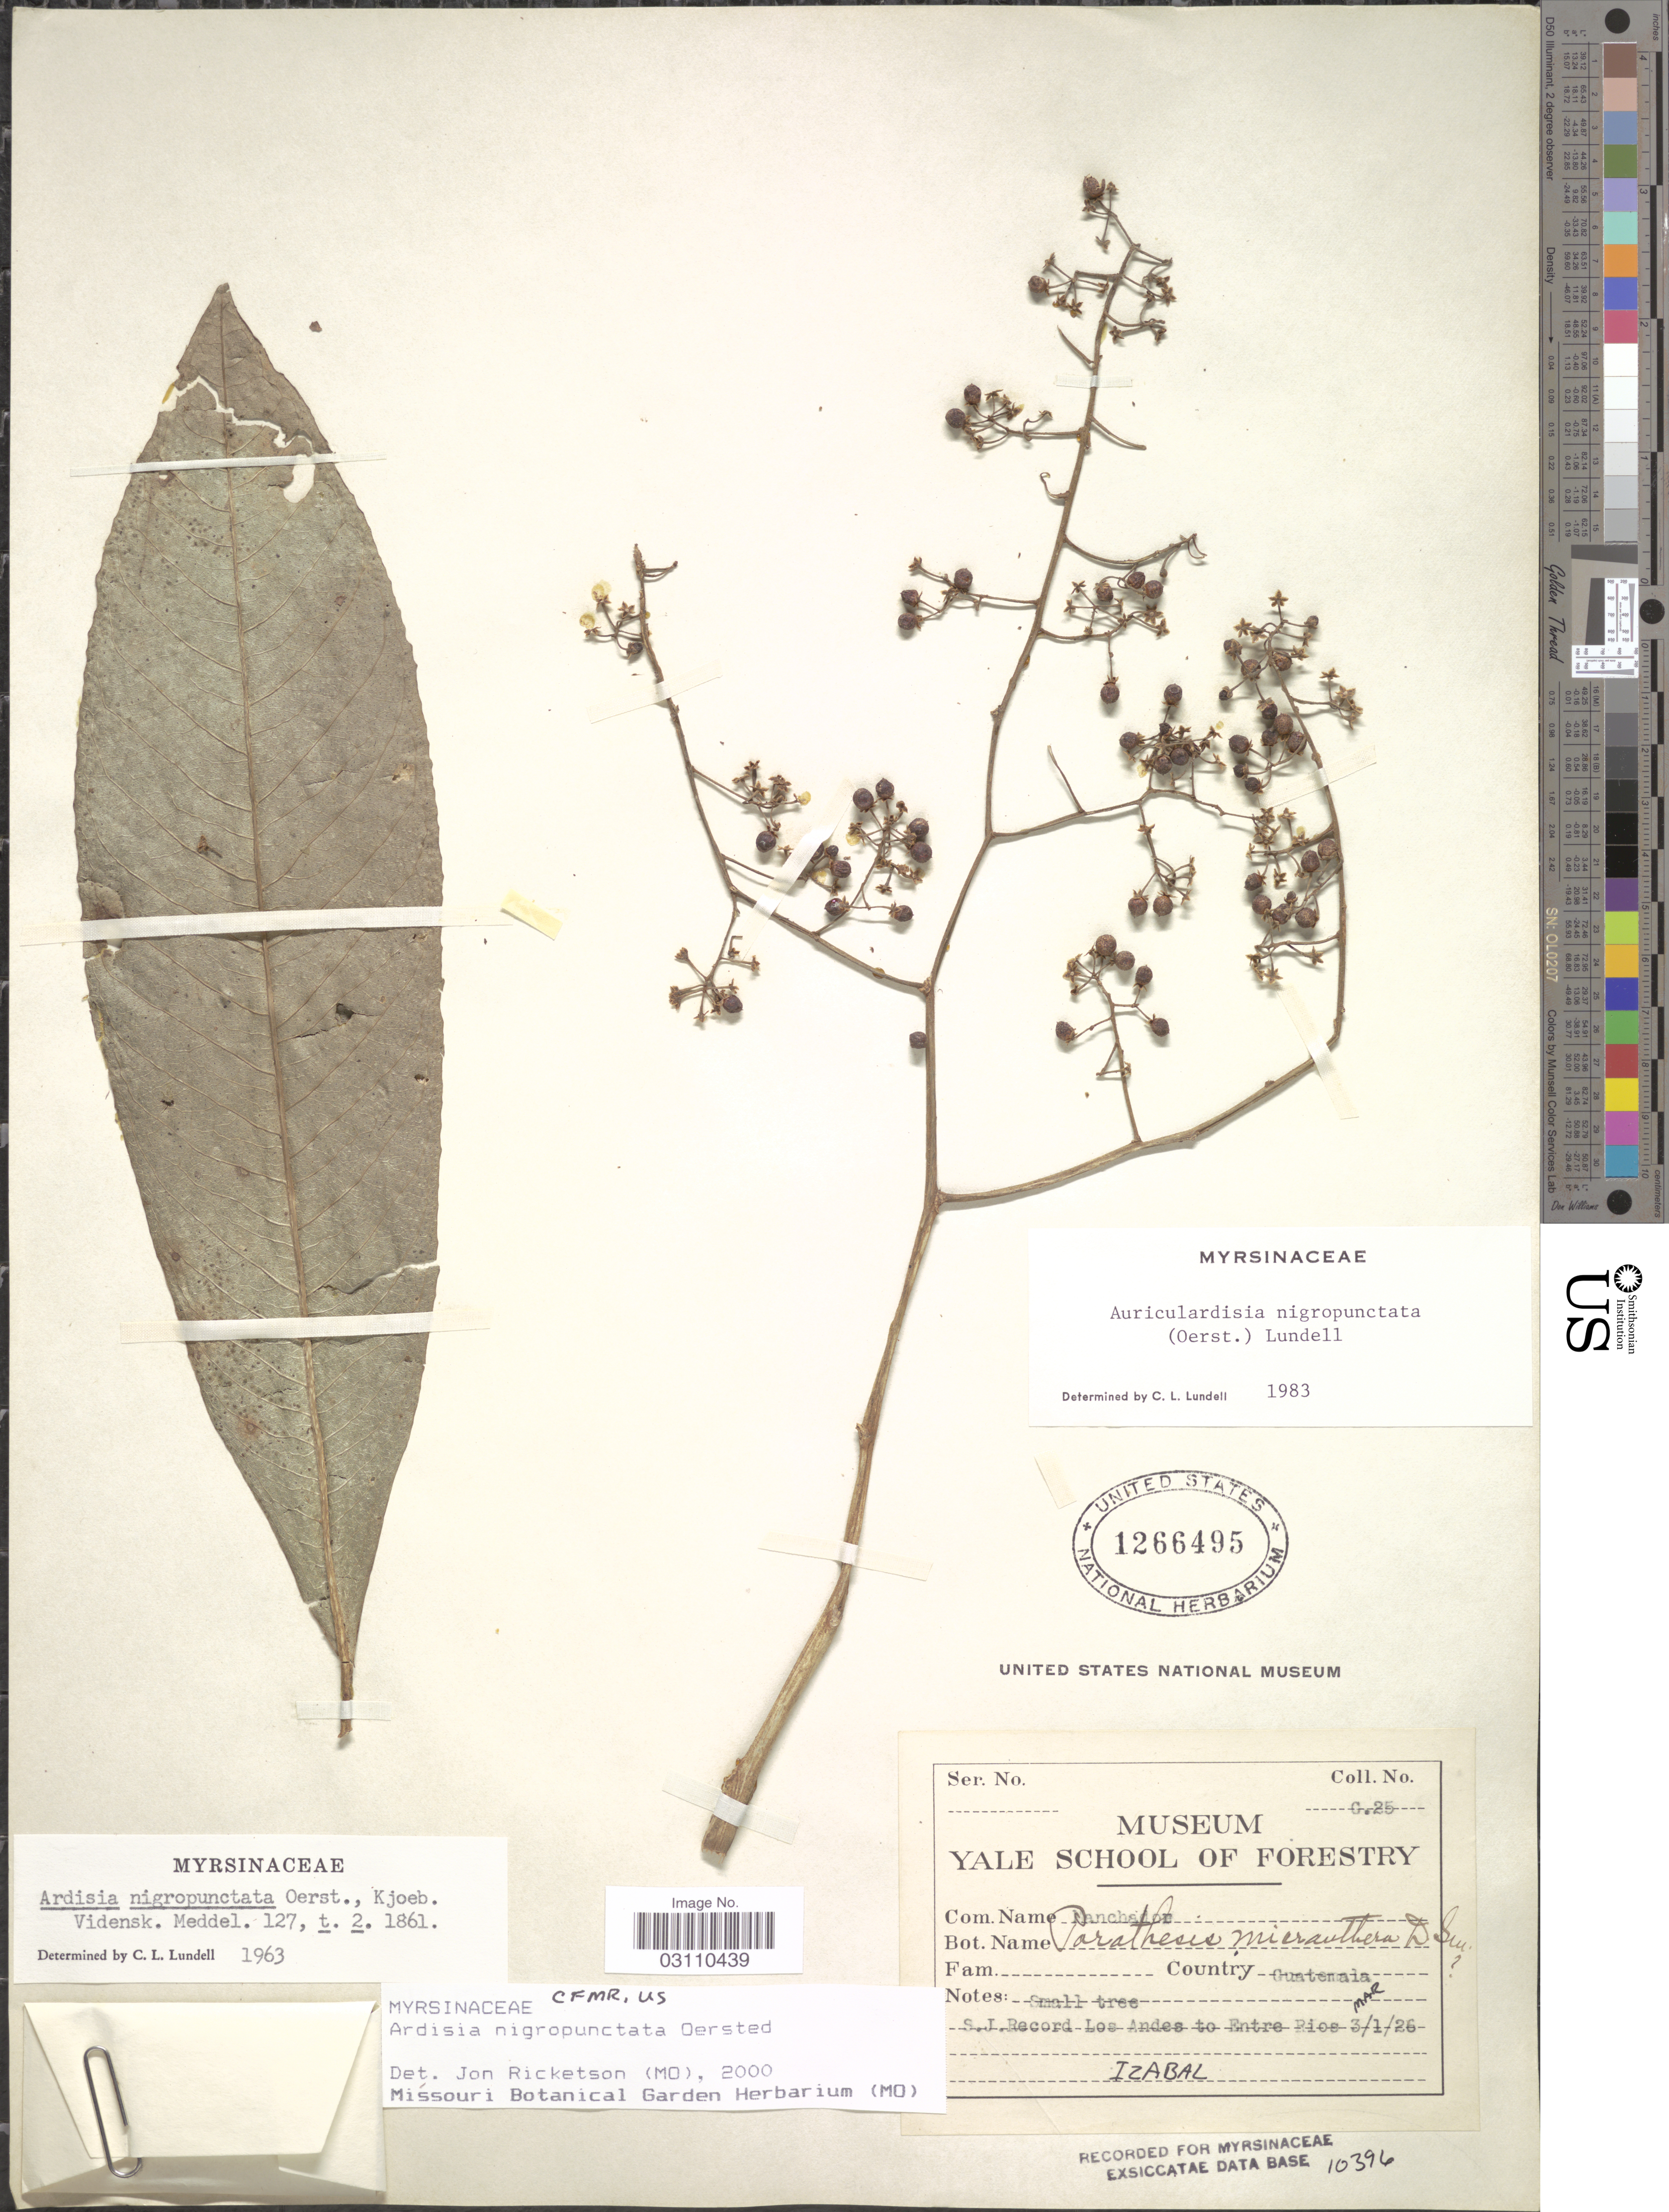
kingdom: Plantae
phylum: Tracheophyta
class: Magnoliopsida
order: Ericales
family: Primulaceae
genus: Ardisia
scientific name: Ardisia nigropunctata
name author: Oerst.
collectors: S. J. Record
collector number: C25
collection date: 1926-03-01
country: Guatemala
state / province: Izabal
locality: Los Andes to Entre Rios.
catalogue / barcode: US 1266495